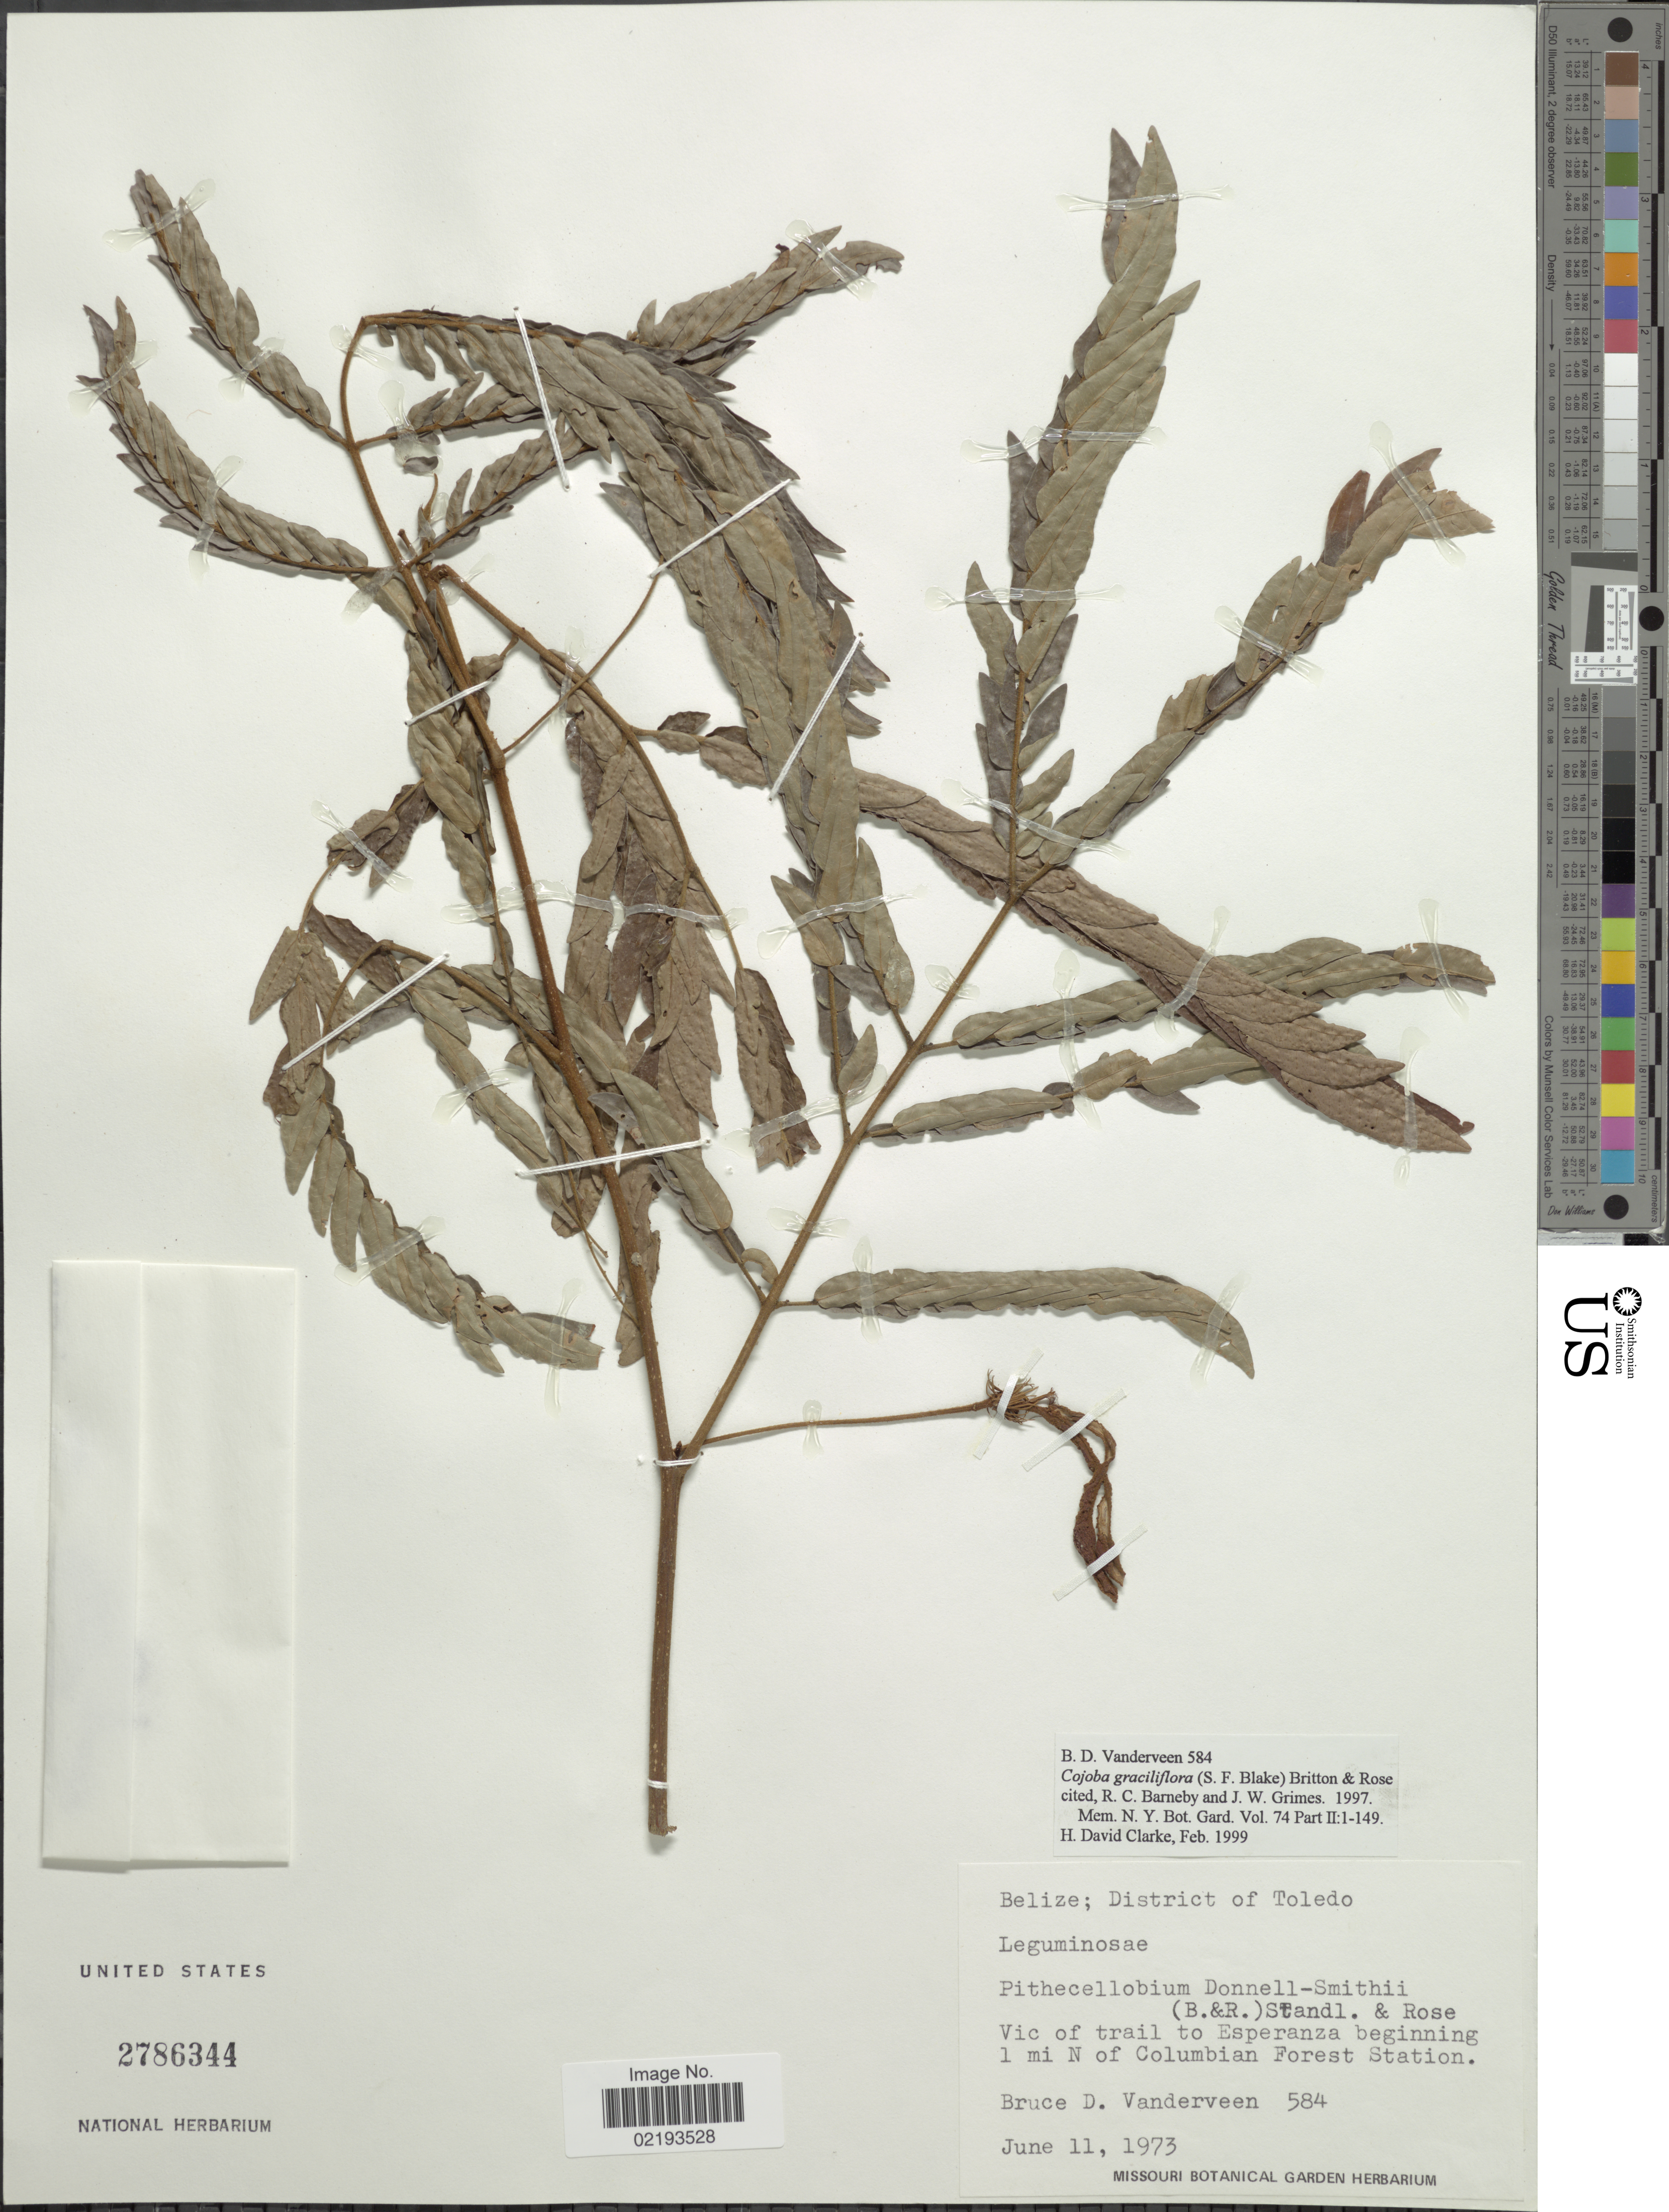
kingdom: Plantae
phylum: Tracheophyta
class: Magnoliopsida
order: Fabales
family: Fabaceae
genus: Cojoba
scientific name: Cojoba graciliflora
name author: (S.F. Blake) Britton & Rose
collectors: B. Vanderveen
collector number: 584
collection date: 1973-06-11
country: Belize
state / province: Toledo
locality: District of Toledo, Vic of trail to Esperanza beginning 1 mi N of Columbian Forest Station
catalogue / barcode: US 2786344